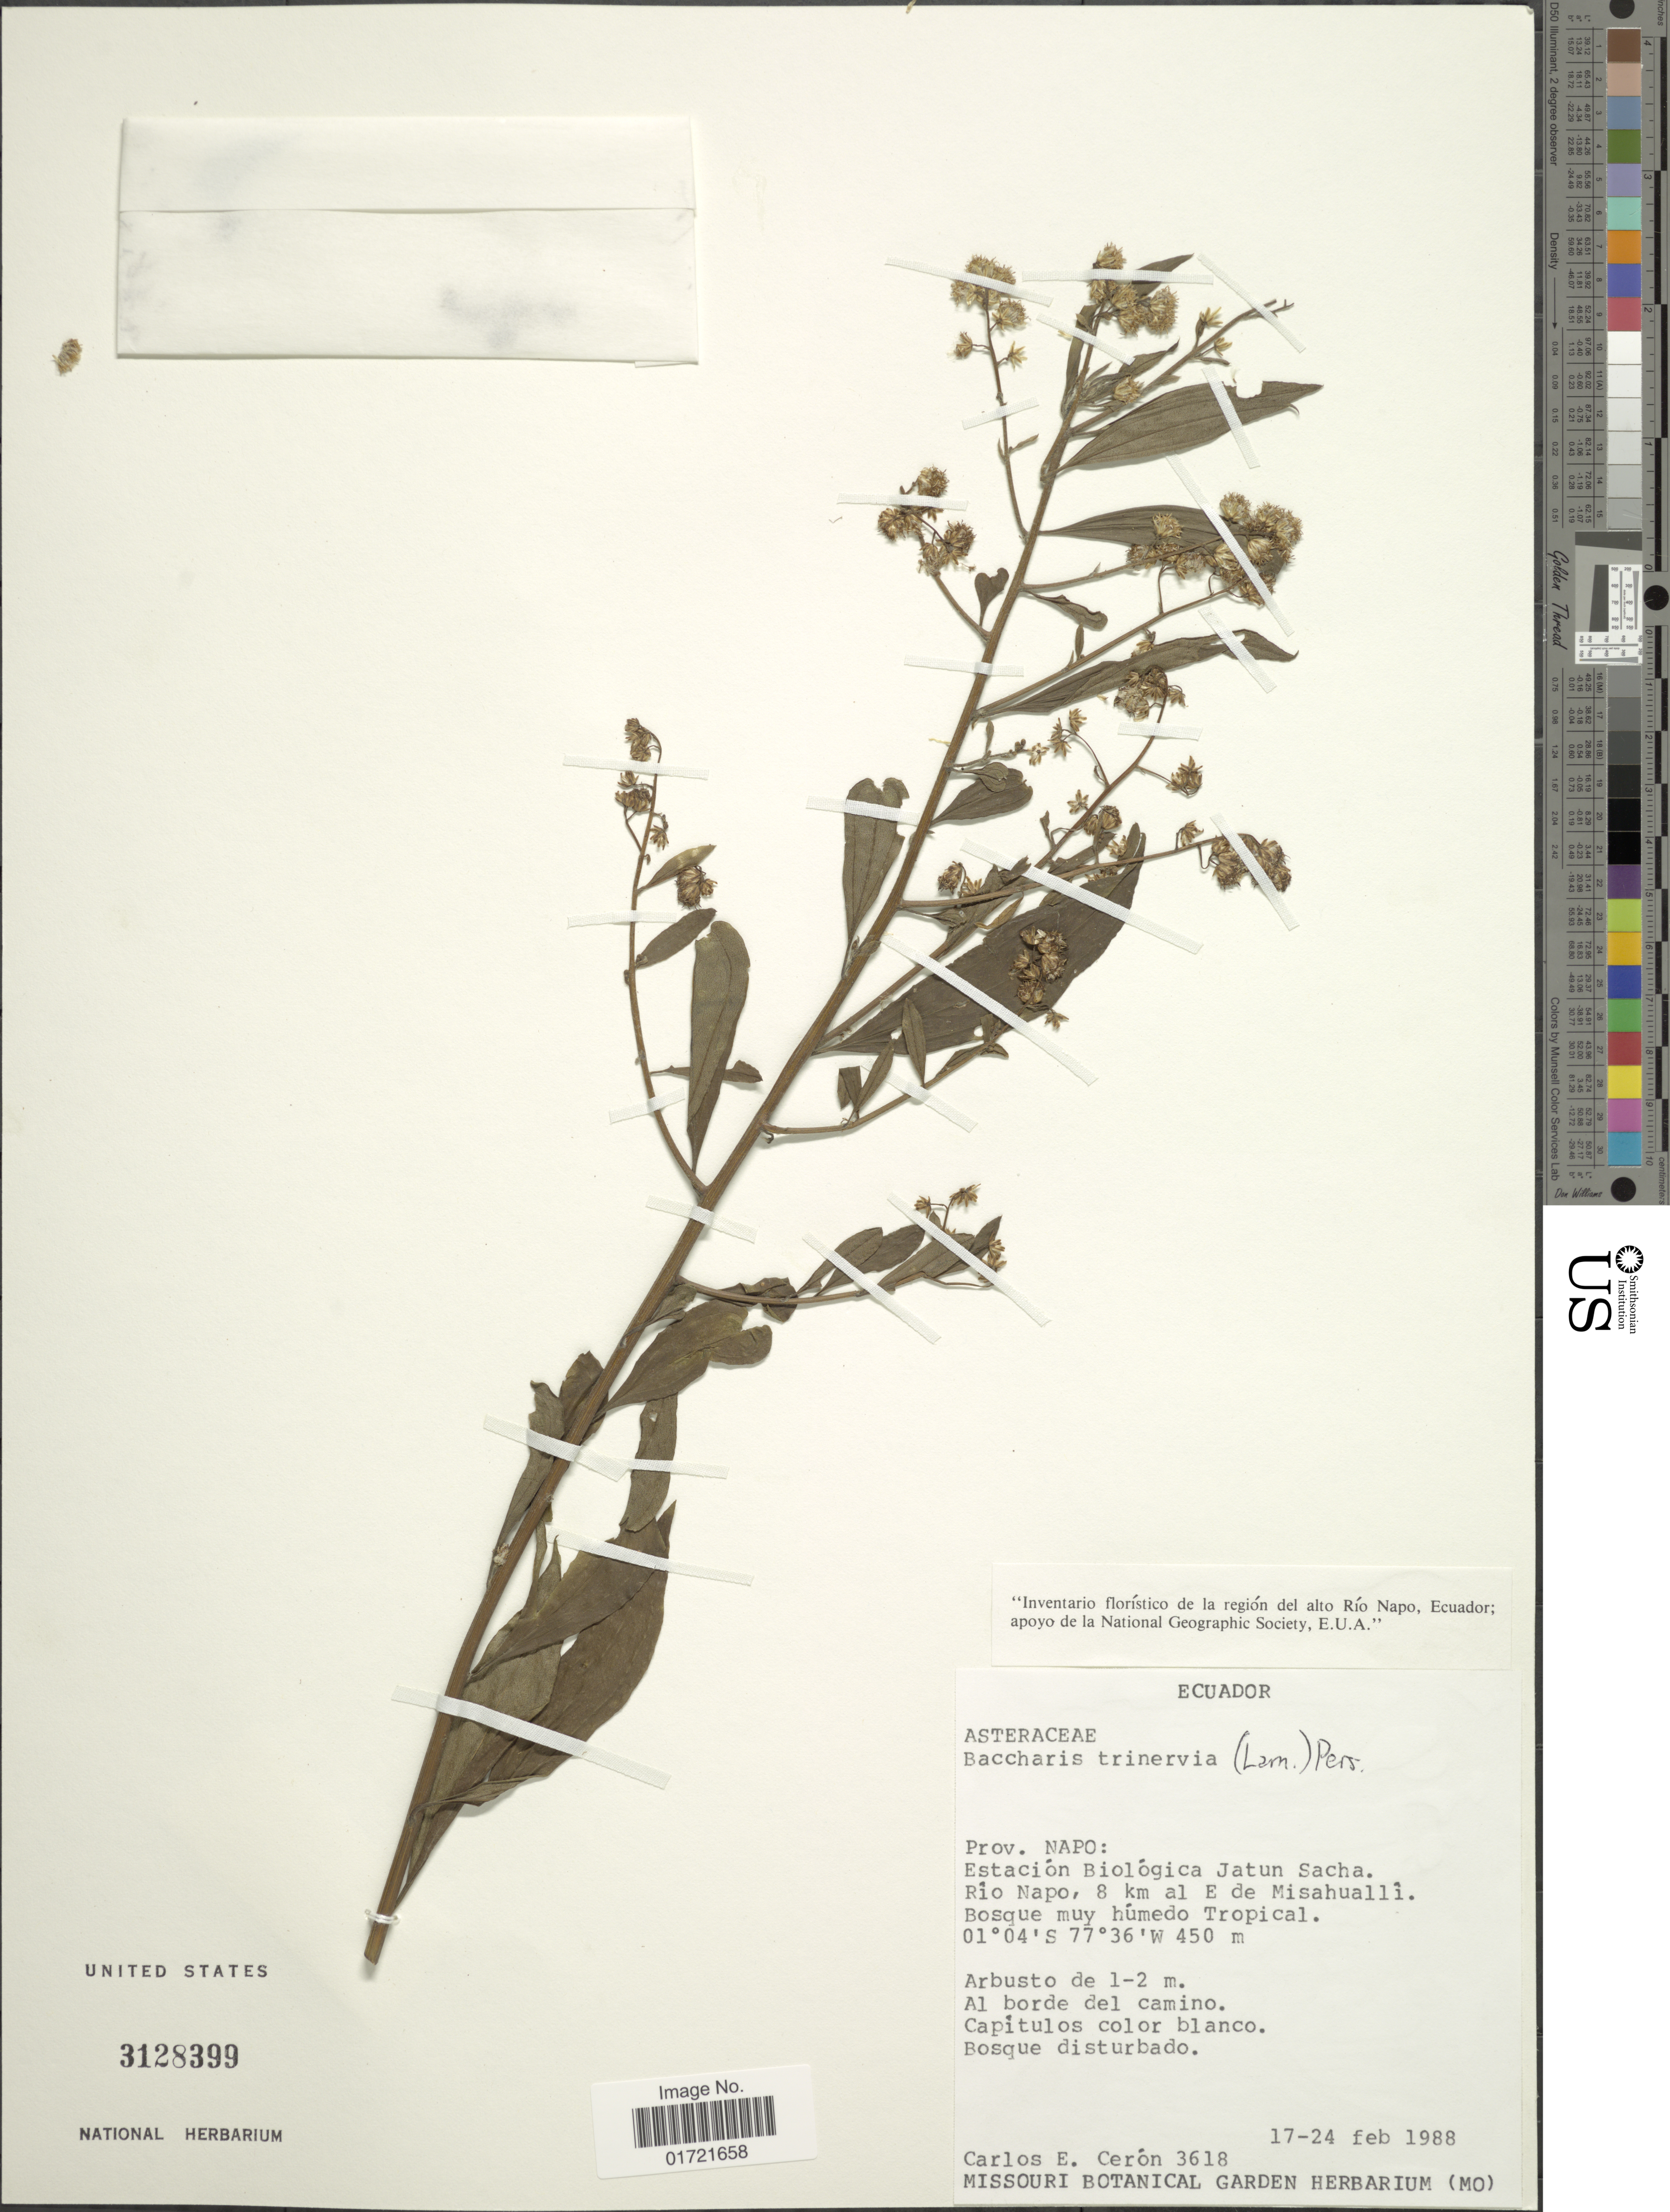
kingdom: Plantae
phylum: Tracheophyta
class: Magnoliopsida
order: Asterales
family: Asteraceae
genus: Baccharis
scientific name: Baccharis trinervis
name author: (Lam.) Pers.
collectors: C. E. Cerón M.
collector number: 3618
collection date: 1988-02-17/1988-02-24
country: Ecuador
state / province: Napo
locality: Prov. Napo: Estacion Biologica Jatin Sacha, Rio Napo, 8 km al E de Misahualli, Bosque muy humedo Tropical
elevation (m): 450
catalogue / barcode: US 3128399